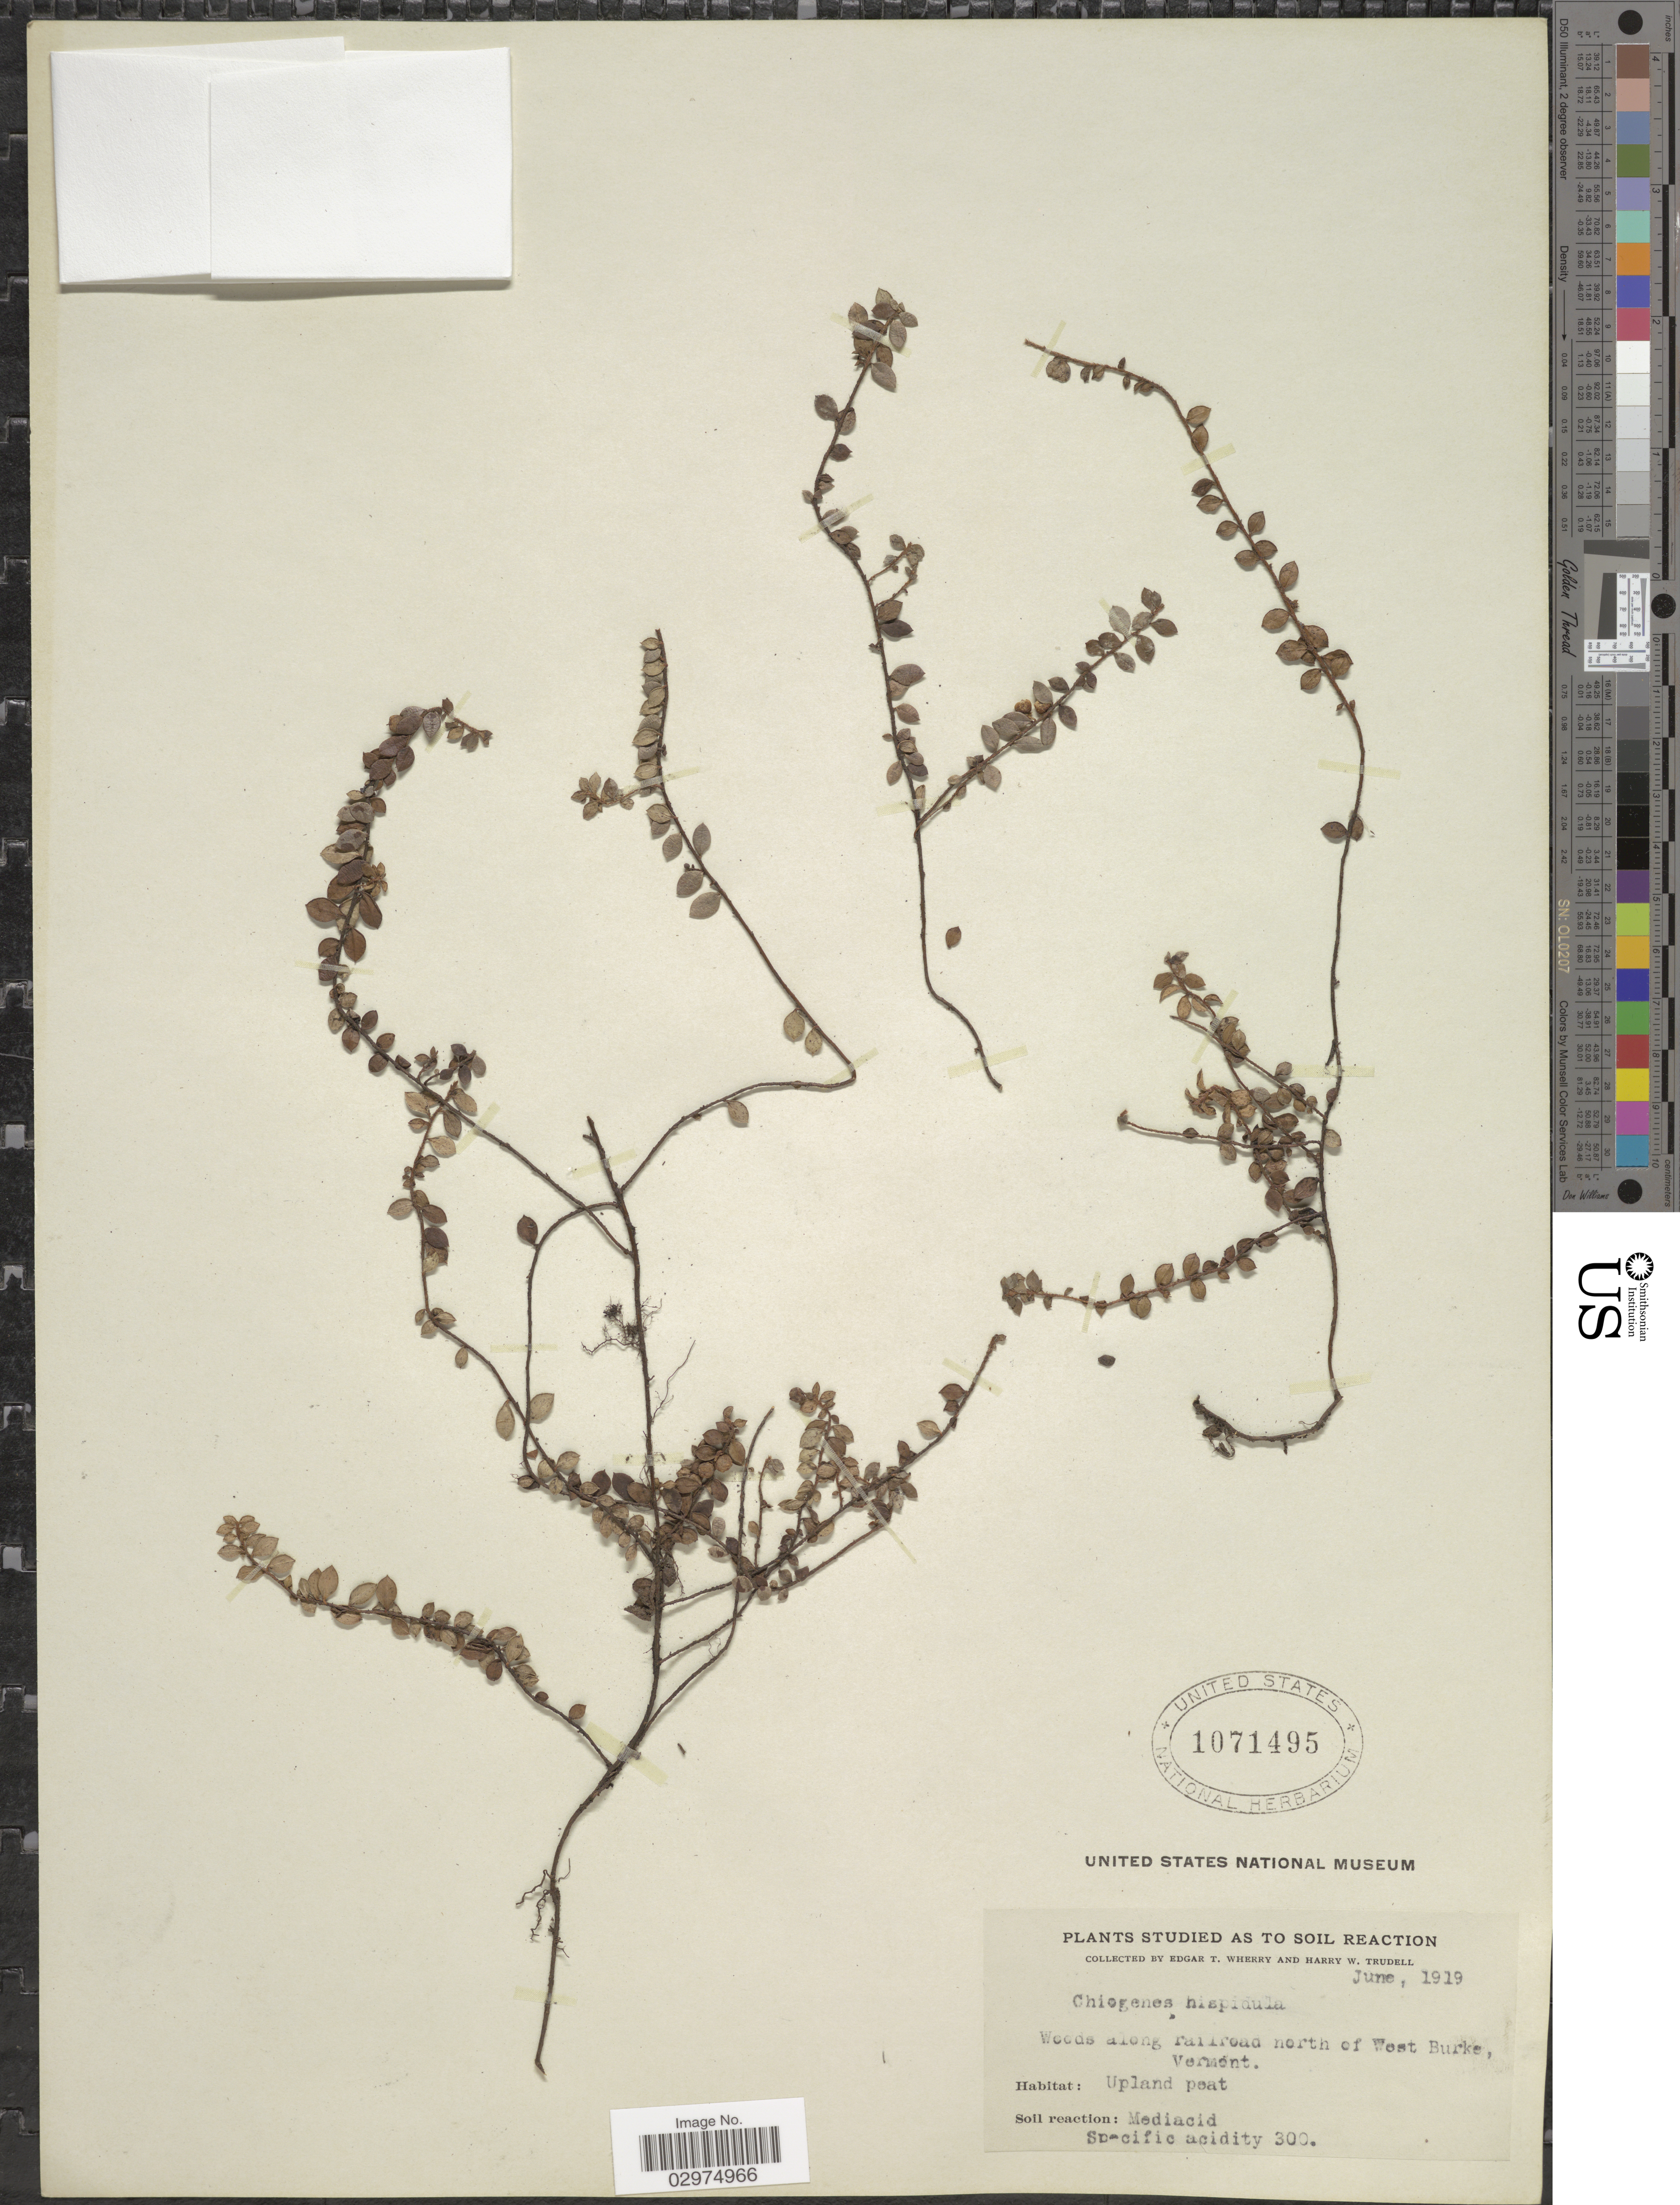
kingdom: Plantae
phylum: Tracheophyta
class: Magnoliopsida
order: Ericales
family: Ericaceae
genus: Gaultheria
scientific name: Gaultheria hispidula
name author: (L.) Muhl. ex Bigelow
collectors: E. T. Wherry & H. Trudell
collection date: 1919-06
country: United States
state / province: Vermont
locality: Woods along Fallroad north of West Burke.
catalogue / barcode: US 1071495